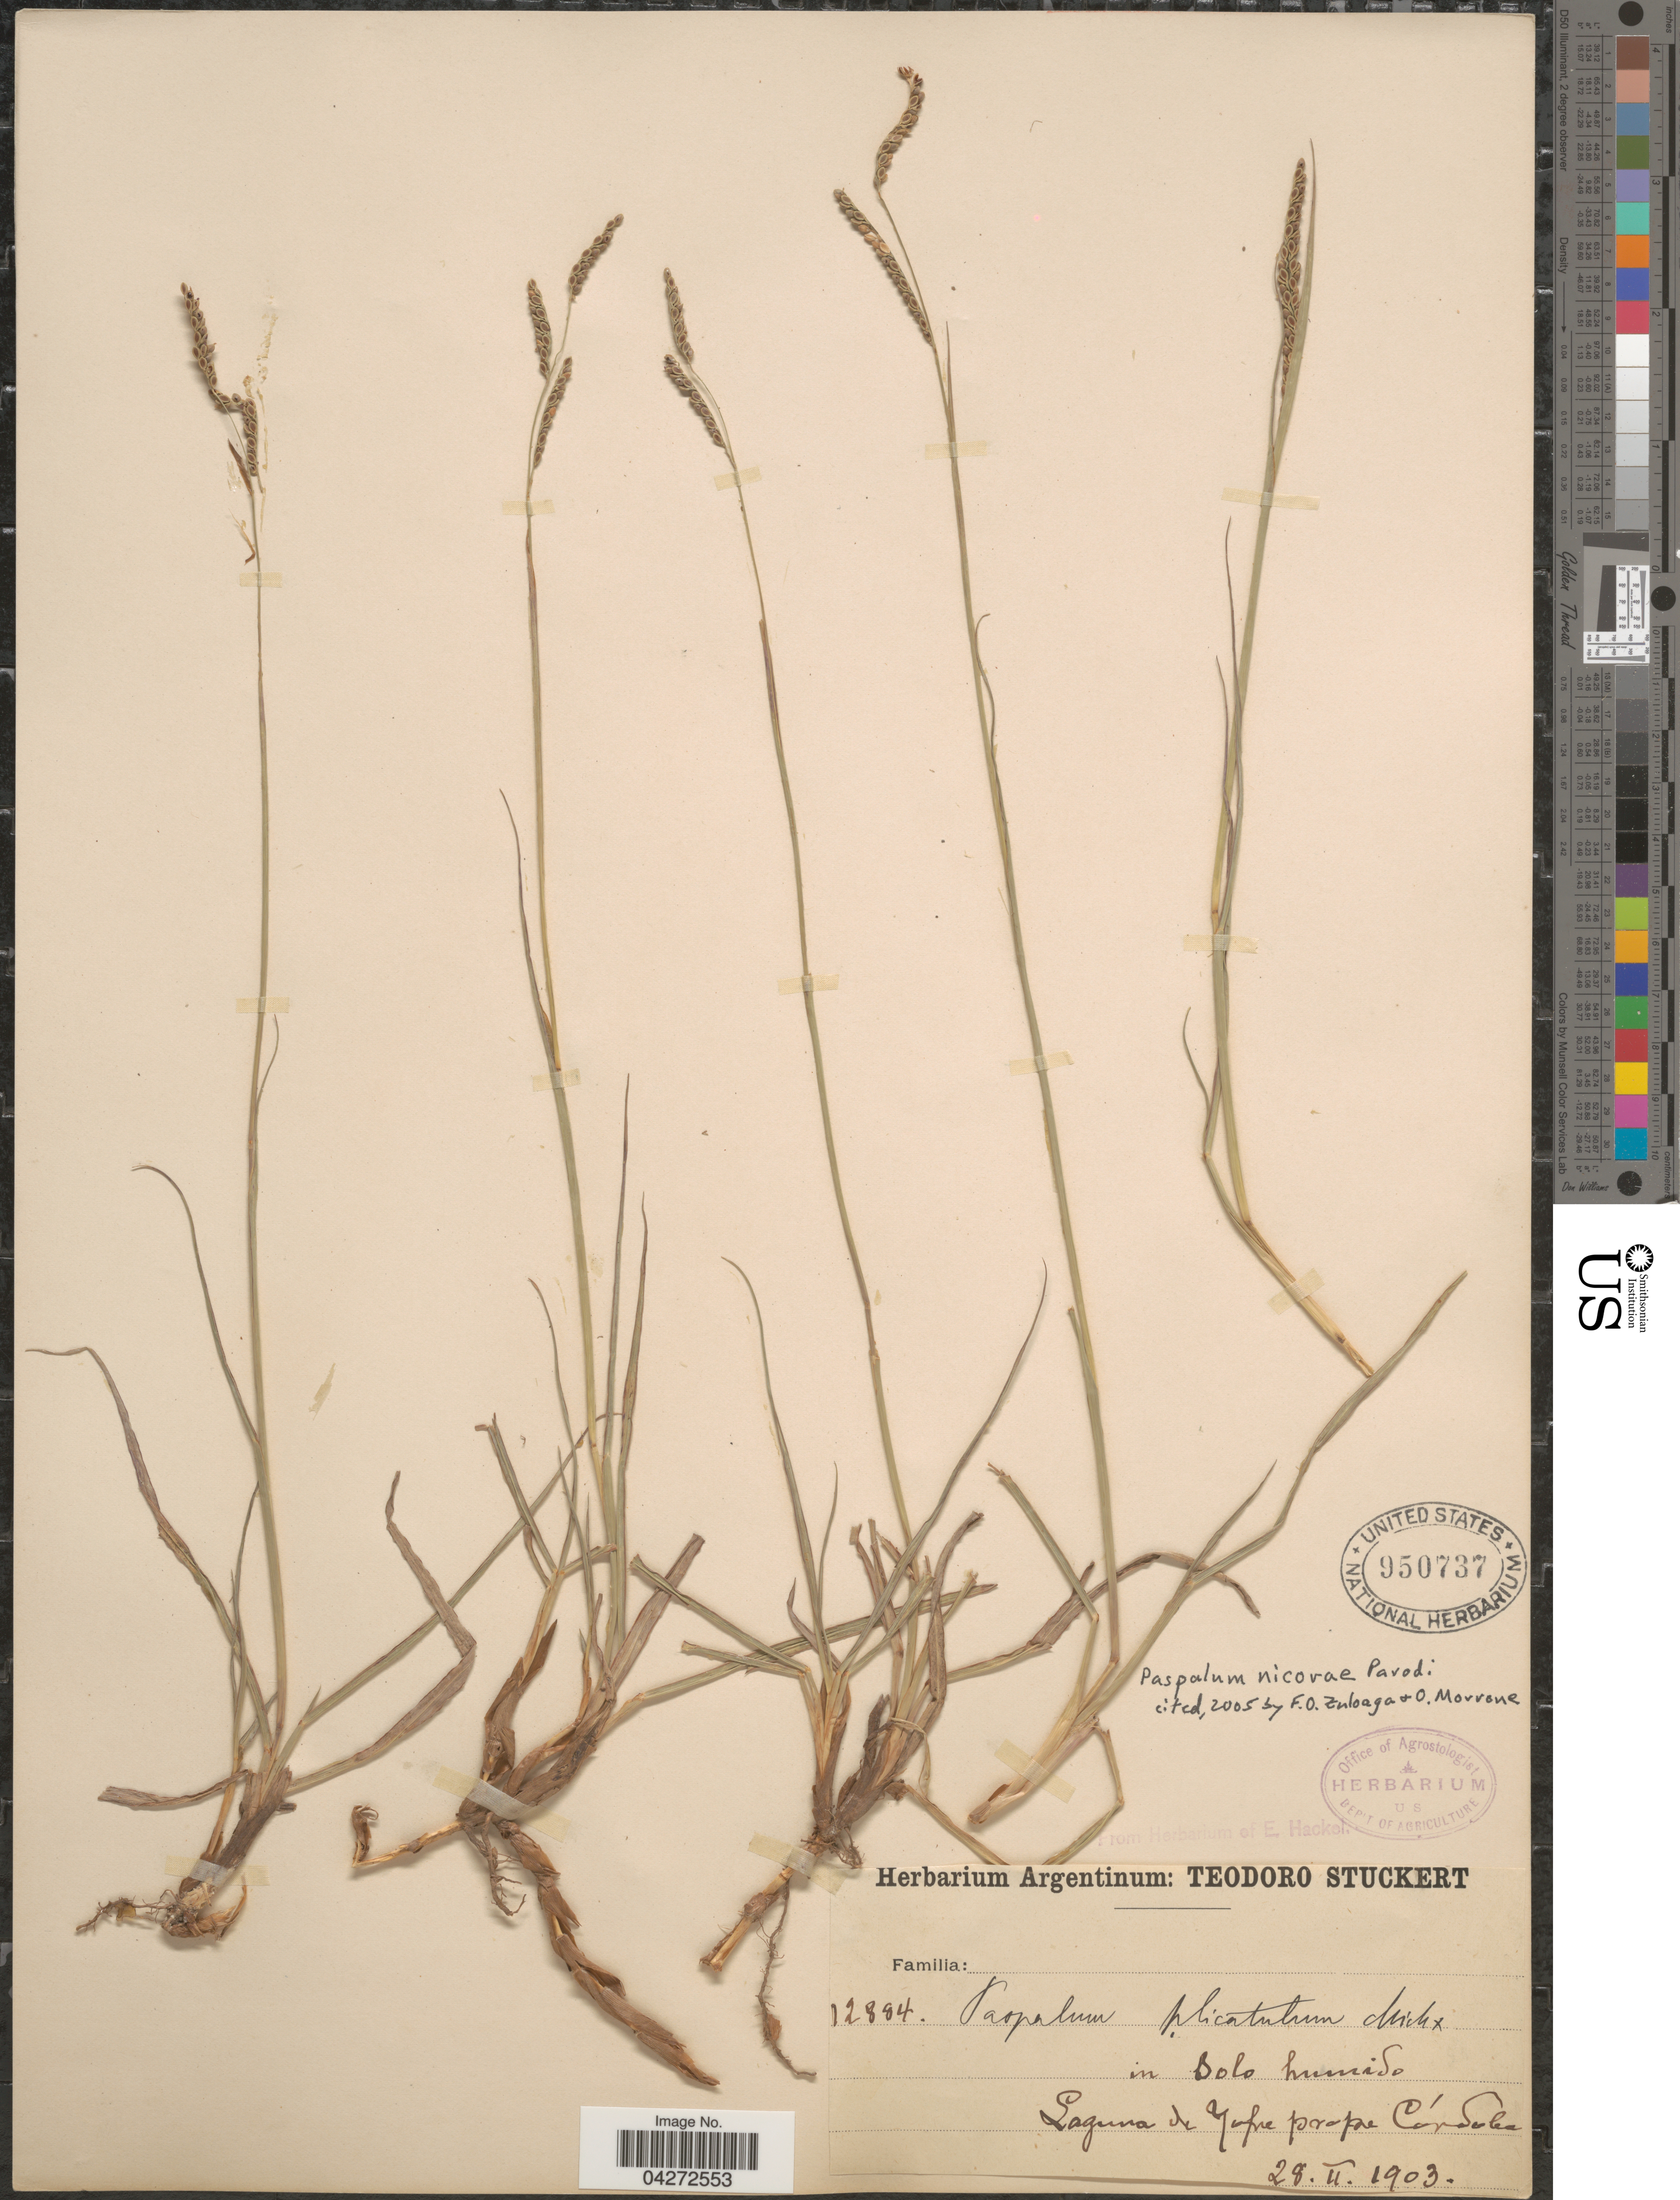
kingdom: Plantae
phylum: Tracheophyta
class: Liliopsida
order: Poales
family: Poaceae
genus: Paspalum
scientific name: Paspalum nicorae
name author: Parodi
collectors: T. Stuckert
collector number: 12884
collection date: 1903-02-28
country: Argentina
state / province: Cordoba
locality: In solo humido. Laguna de Yafre [interpreted] prope Córdoba.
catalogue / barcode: US 950737